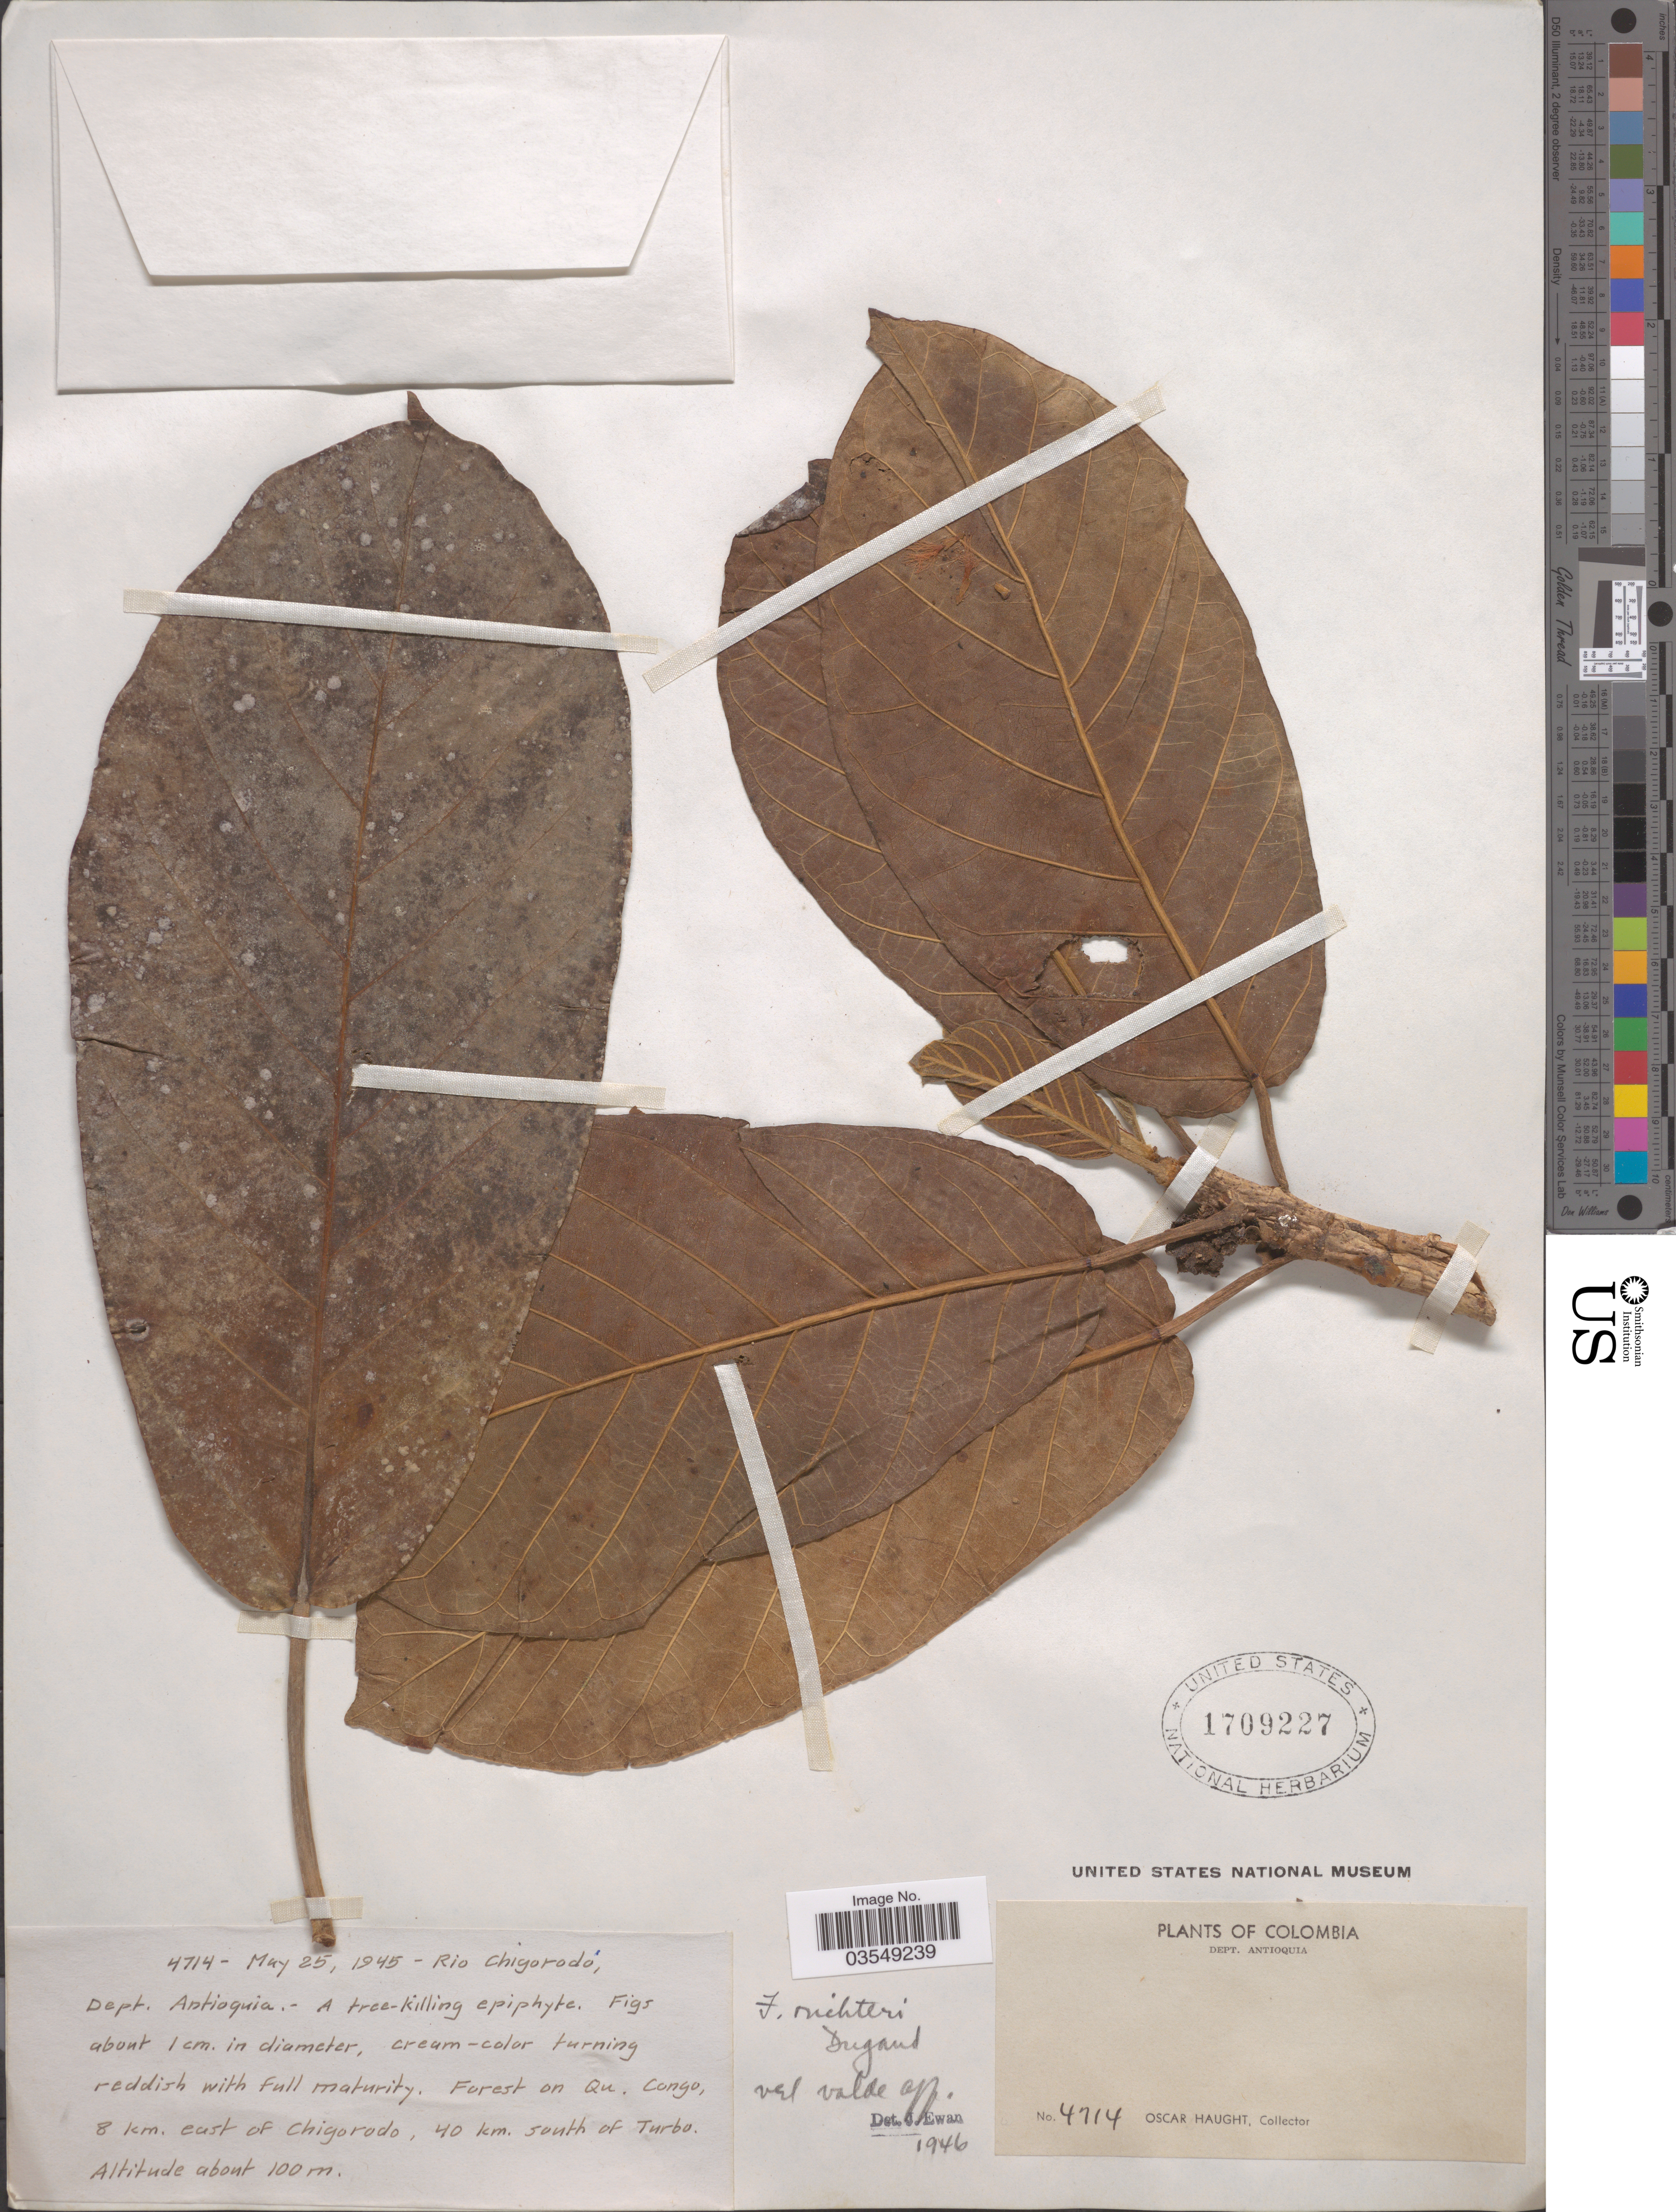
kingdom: Plantae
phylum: Tracheophyta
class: Magnoliopsida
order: Rosales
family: Moraceae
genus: Ficus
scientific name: Ficus richteri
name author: Dugand G.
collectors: O. L. Haught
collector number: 4717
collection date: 1945-05-25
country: Colombia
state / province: Antioquia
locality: Rio Chigorodò, Dept. Antioquia. Forest on Qu. Congo, 8 km. east of Chigorodo, 40 km. south of Turbo.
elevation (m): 100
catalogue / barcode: US 1709227